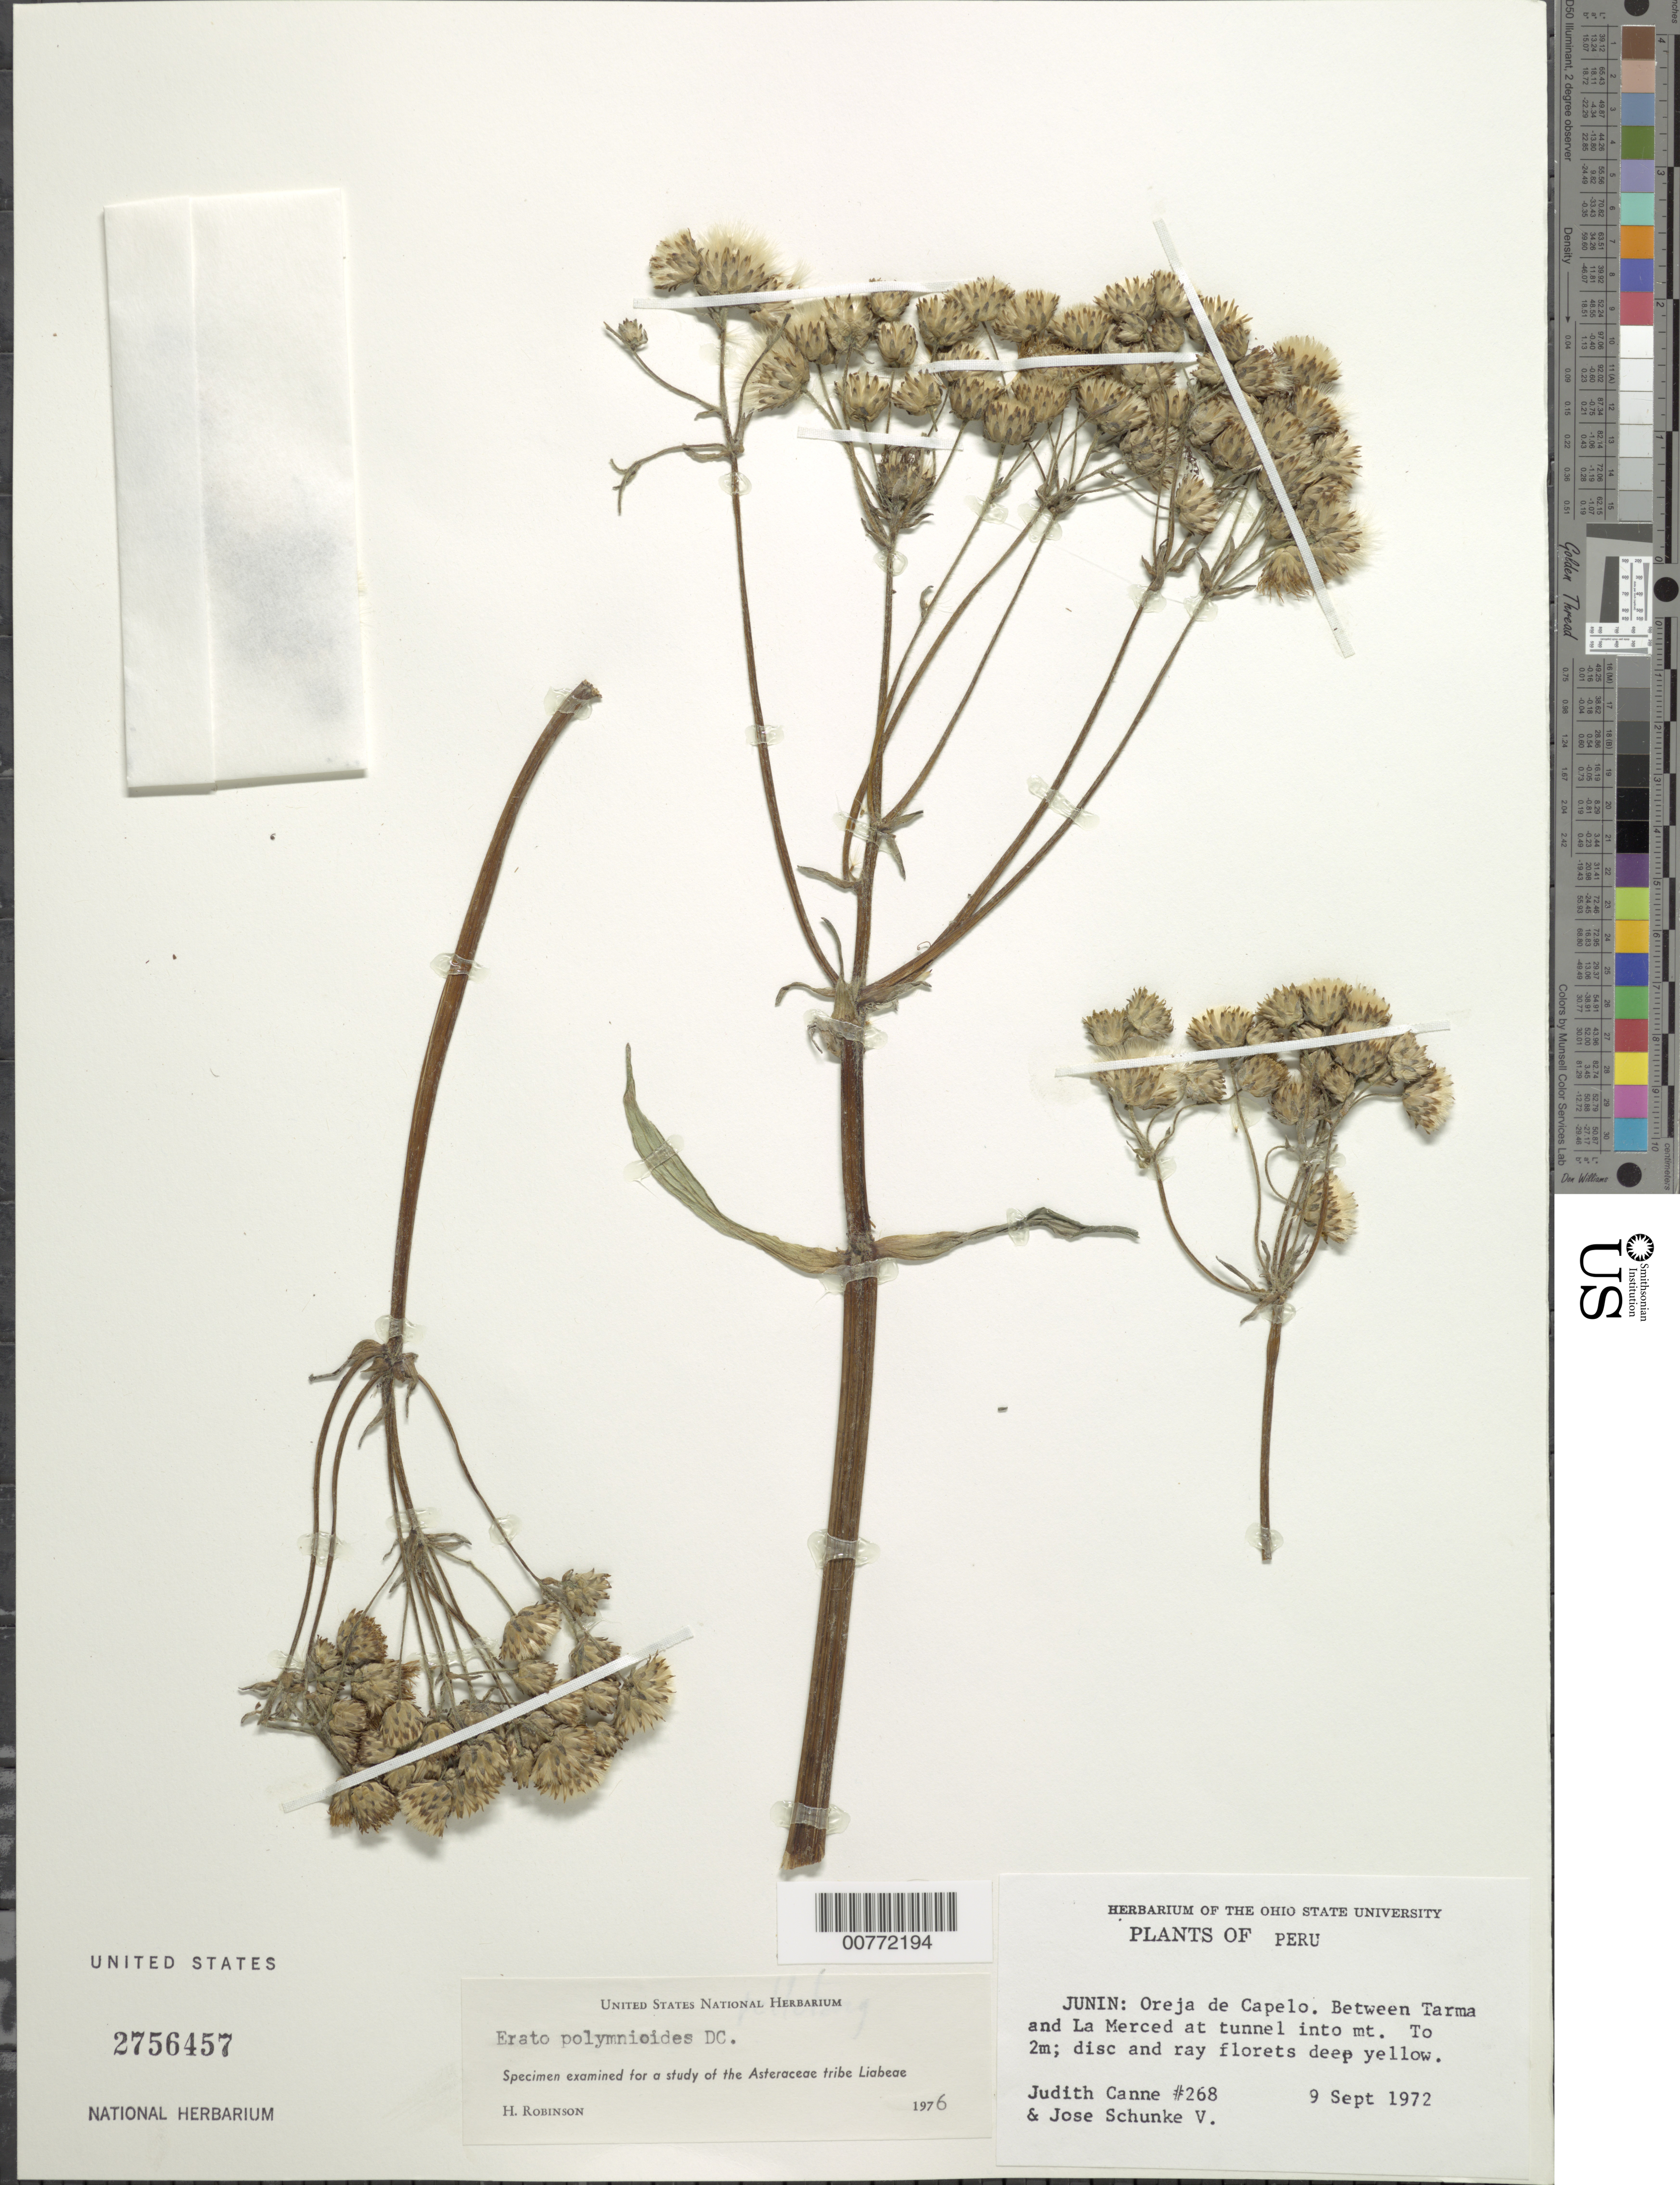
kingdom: Plantae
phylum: Tracheophyta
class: Magnoliopsida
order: Asterales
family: Asteraceae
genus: Erato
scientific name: Erato polymnioides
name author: DC.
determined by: Robinson, Harold E., (US)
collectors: J. M. Canne-Hilliker & J. Schunke Vigo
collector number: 268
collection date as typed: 9 September 1972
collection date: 1972-09-09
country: Peru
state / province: Junín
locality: Tarma to La Merced, at tunnel into mt. Oreja de Capelo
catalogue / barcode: US 2756457